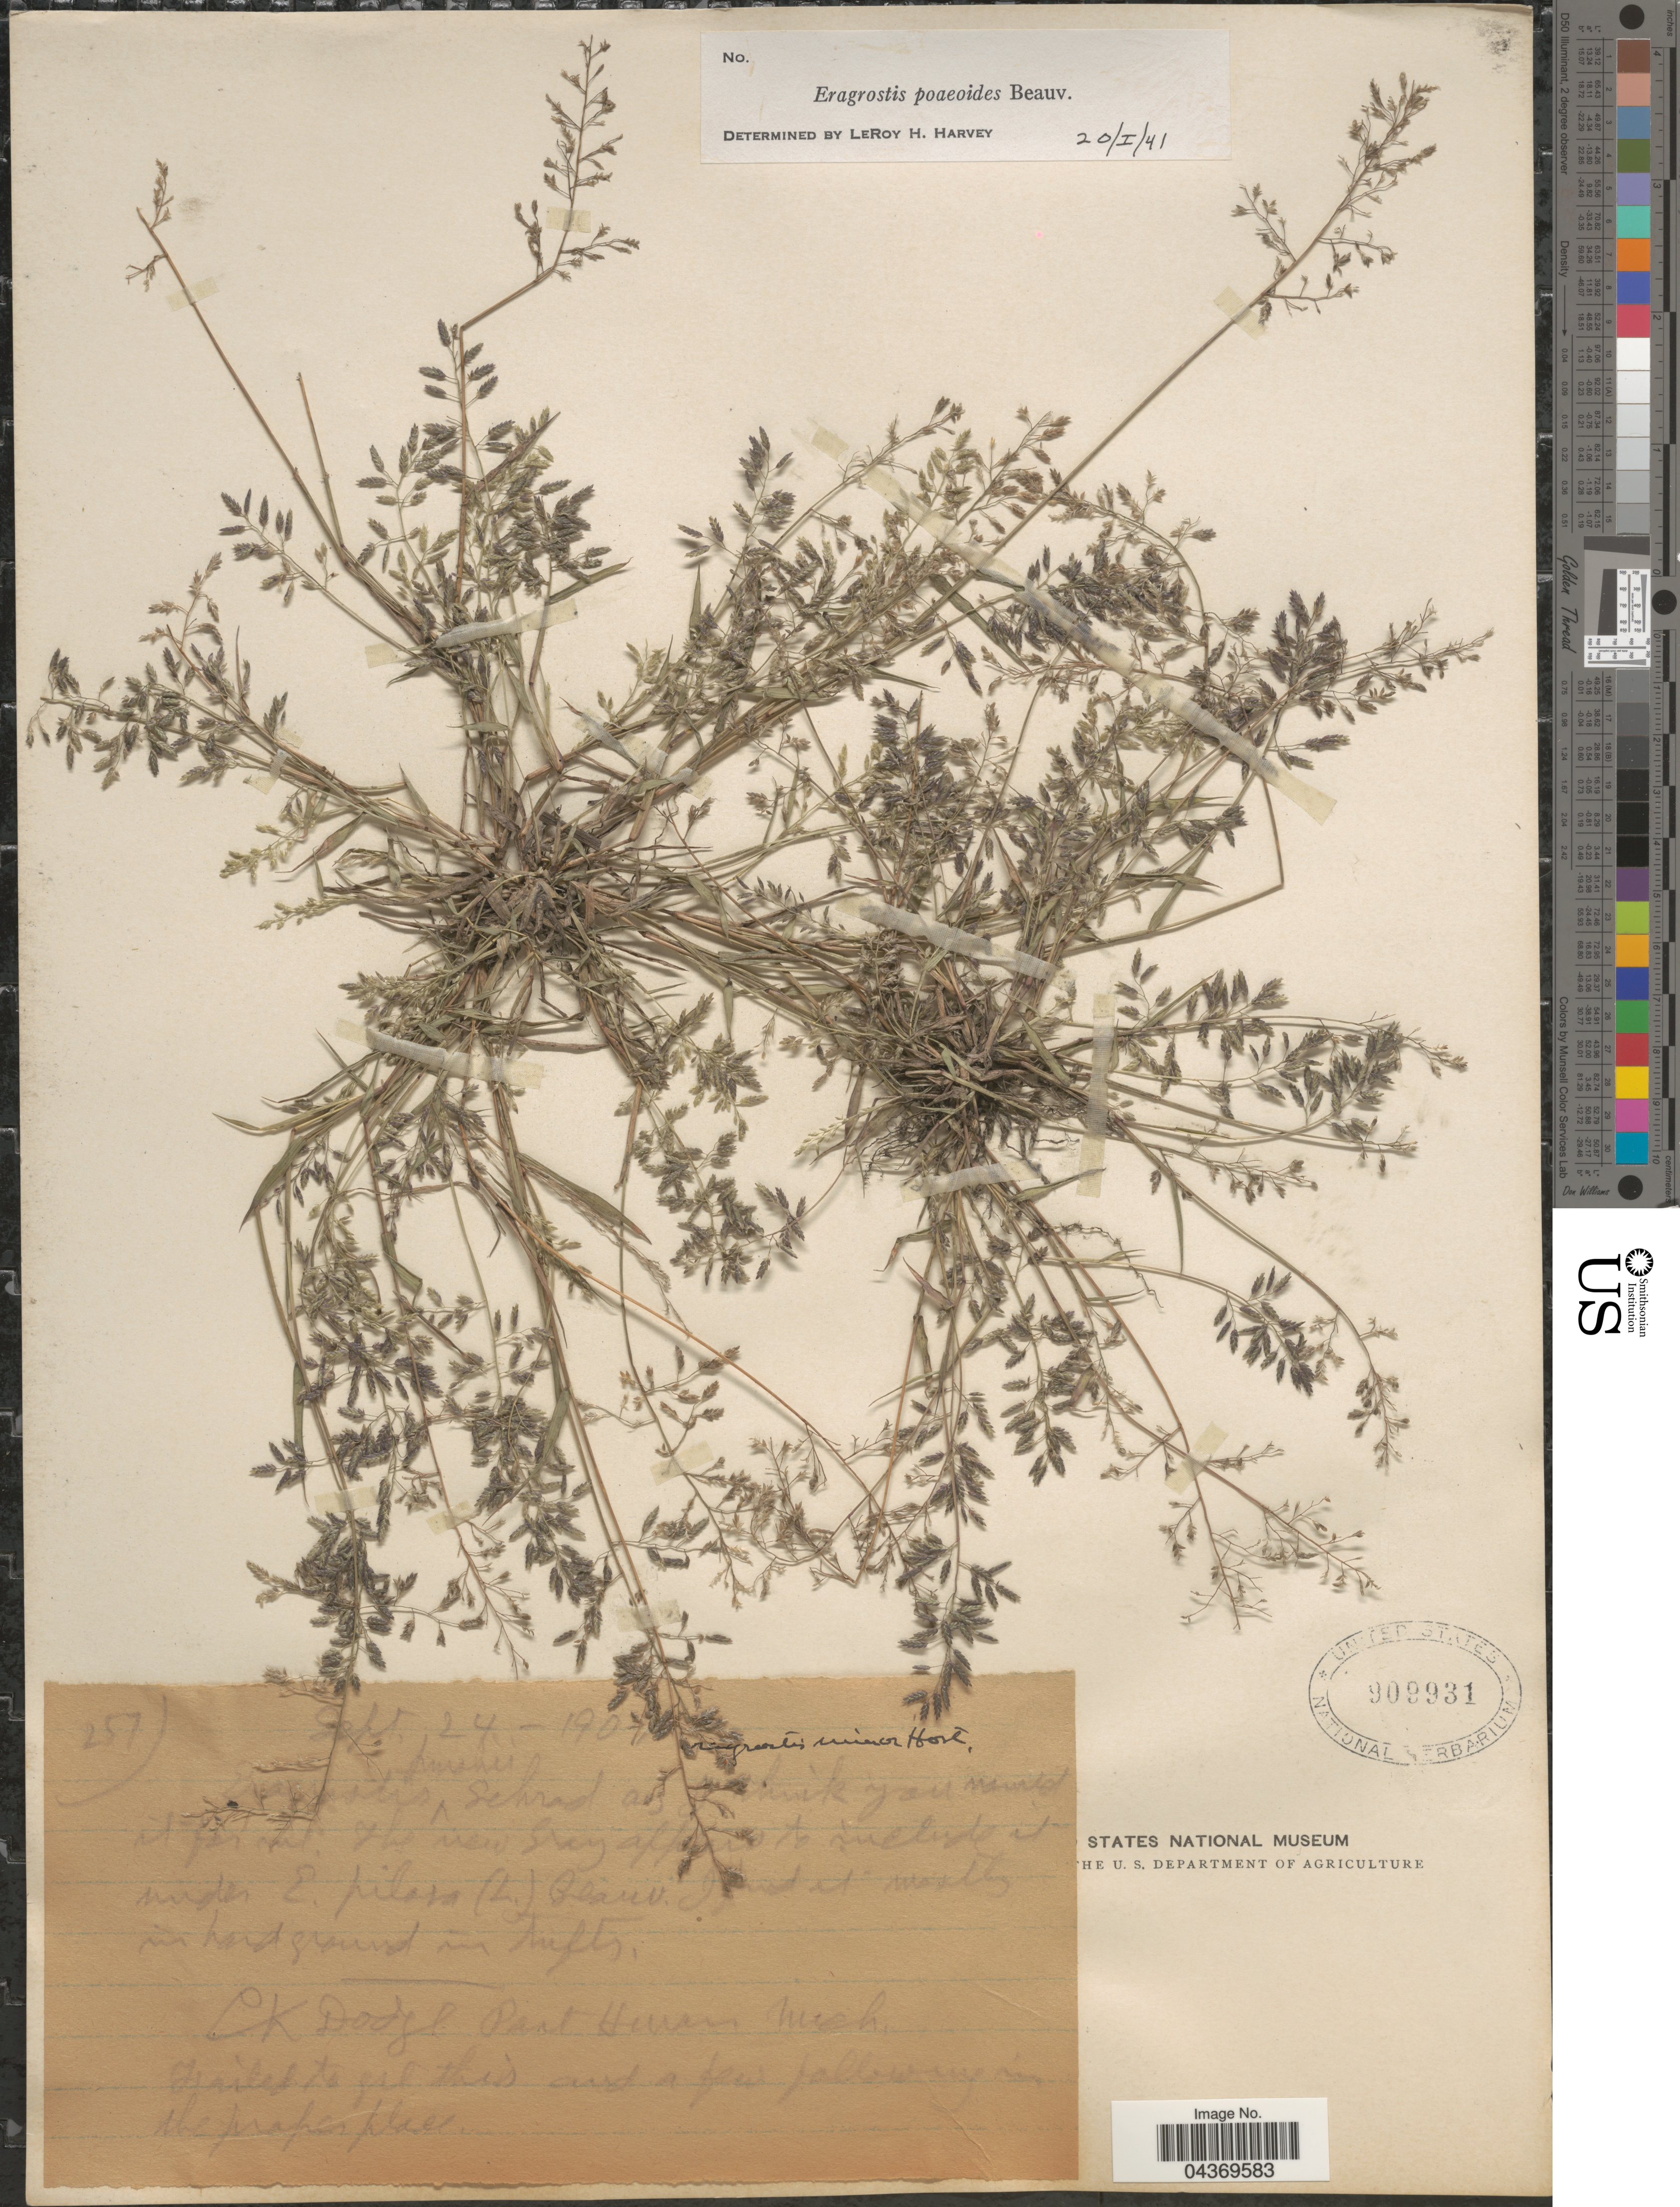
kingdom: Plantae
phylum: Tracheophyta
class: Liliopsida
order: Poales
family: Poaceae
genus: Eragrostis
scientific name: Eragrostis minor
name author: Host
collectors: C. Dodge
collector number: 257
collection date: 1901-09-24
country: United States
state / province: Michigan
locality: Port Huron.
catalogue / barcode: US 909931